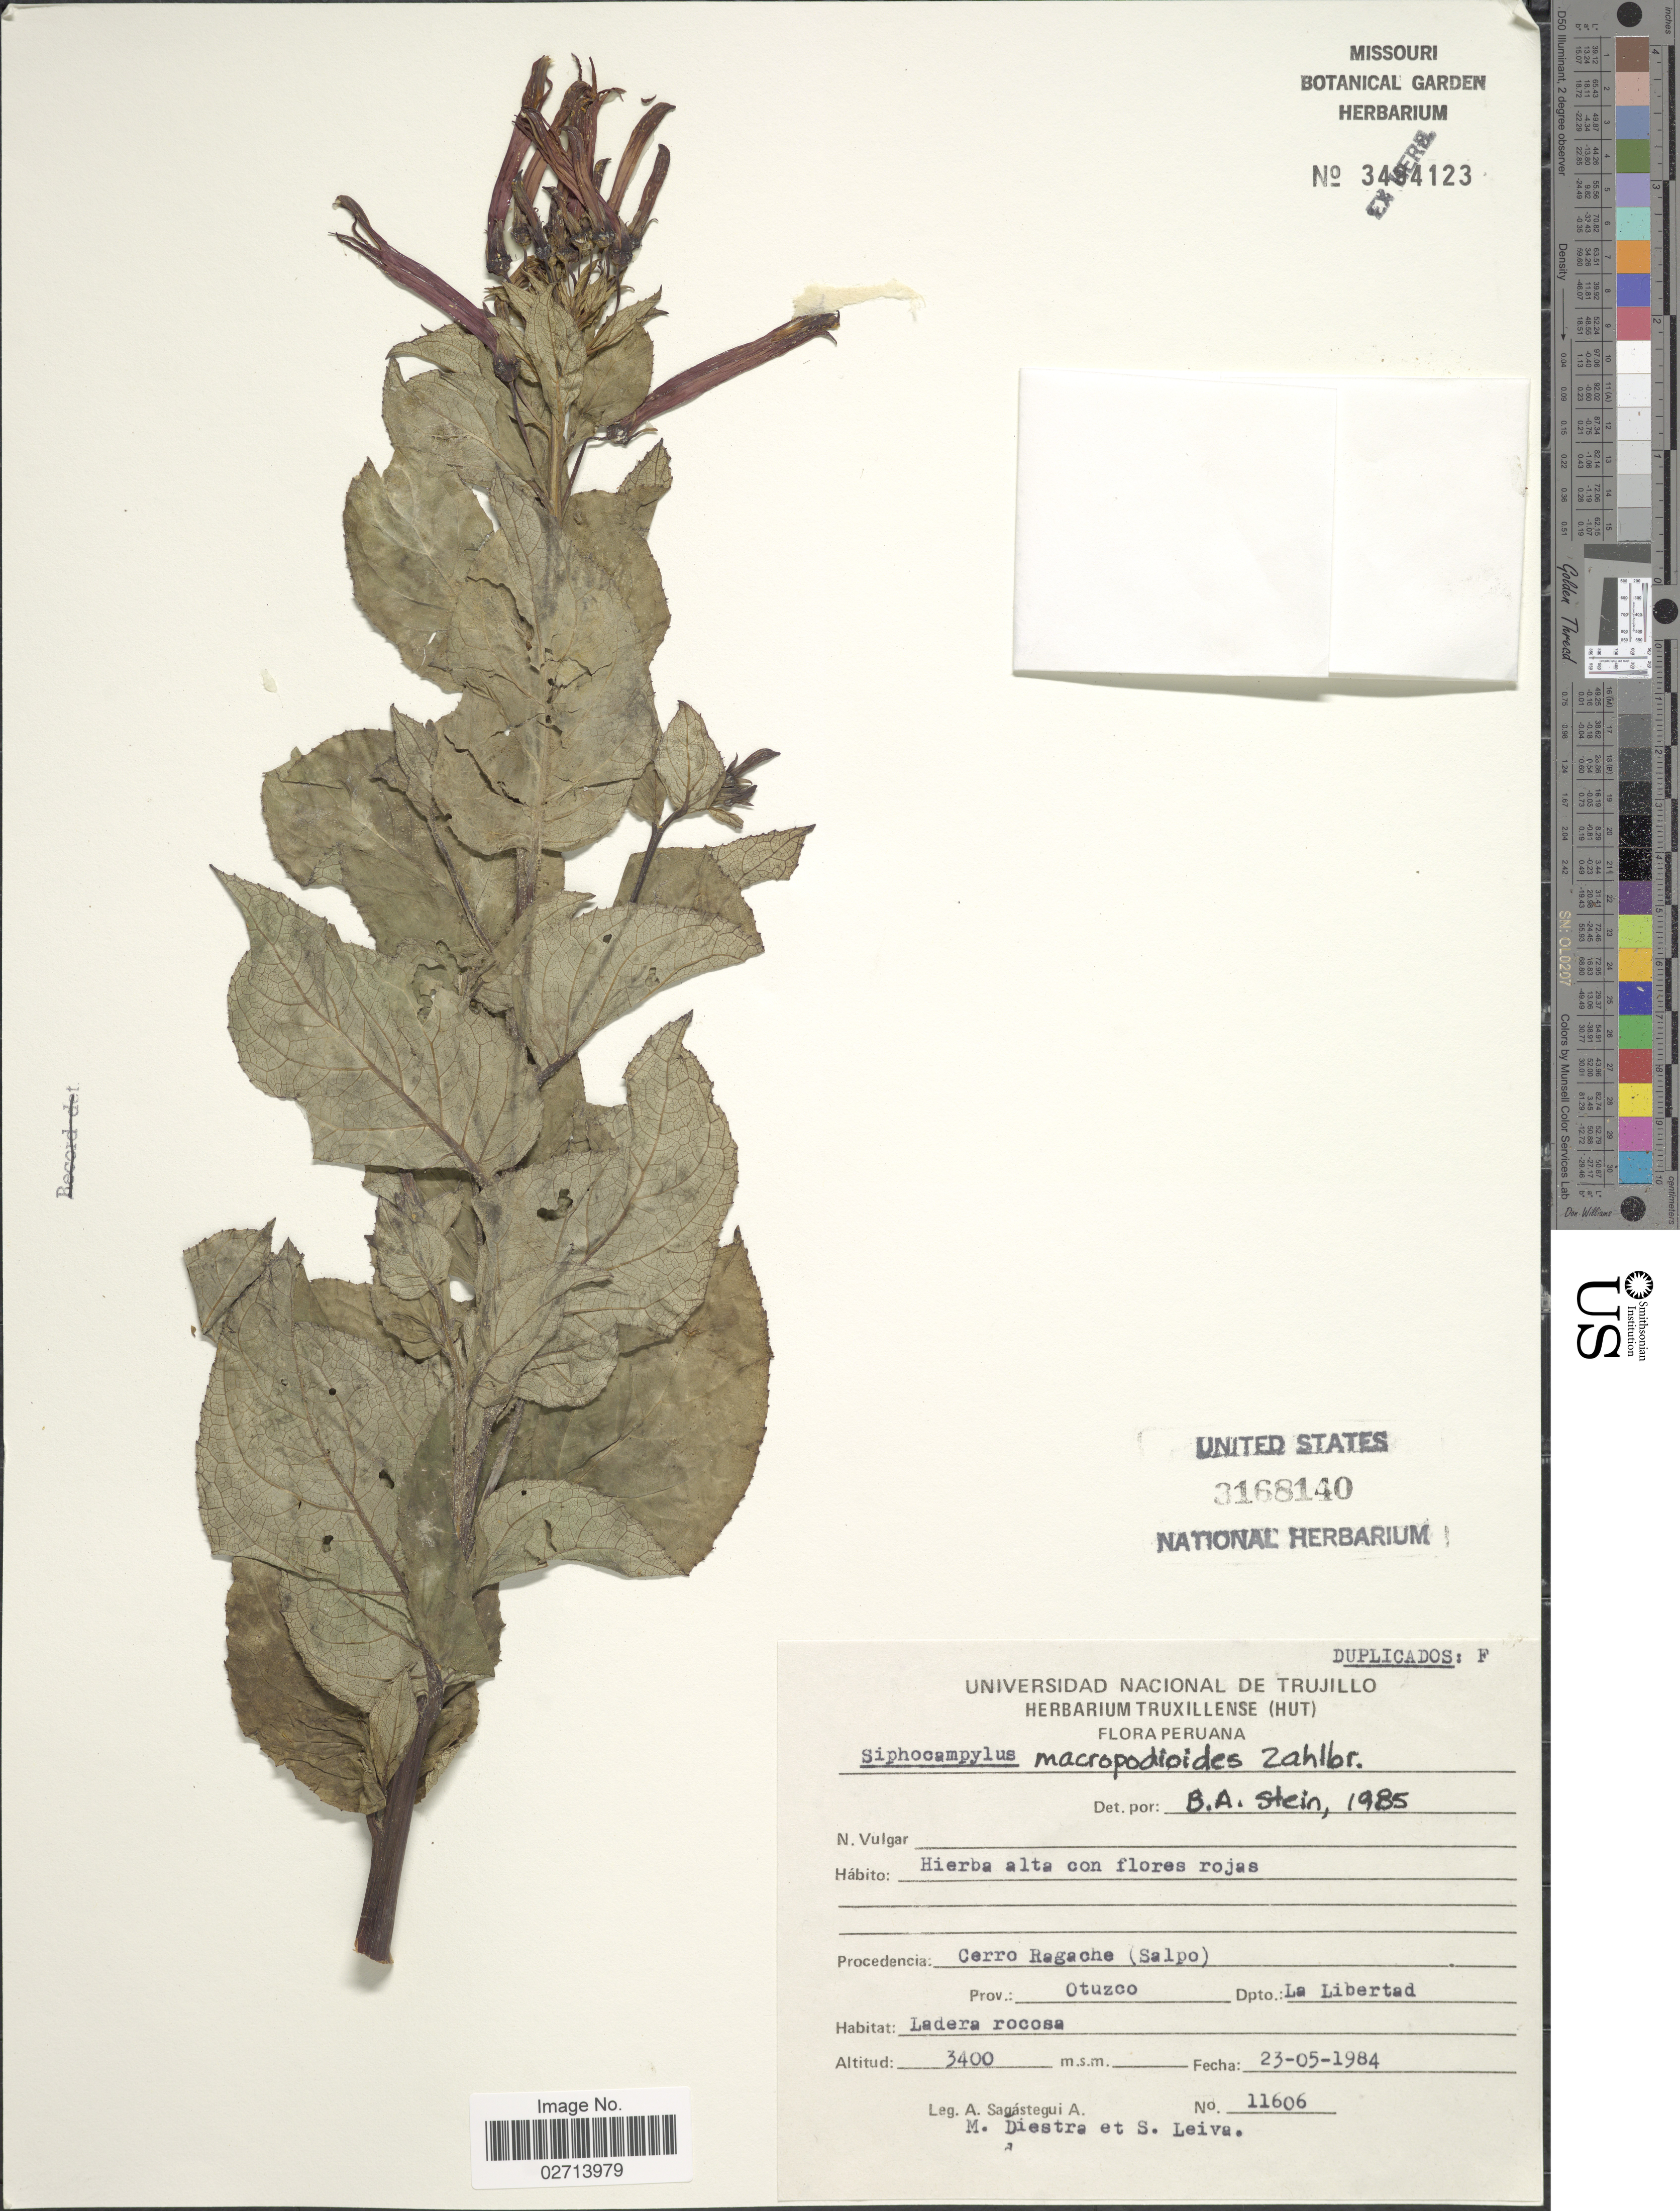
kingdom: Plantae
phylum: Tracheophyta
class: Magnoliopsida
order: Asterales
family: Campanulaceae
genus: Siphocampylus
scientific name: Siphocampylus macropodoides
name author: Zahlbr.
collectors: M. Diestra & S. Leiva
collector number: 11606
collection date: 1984-05-23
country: Peru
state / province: La Libertad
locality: Cerro Ragache (Salpo). Prov.: Otuzco. Dpto.: La Libertad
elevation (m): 3400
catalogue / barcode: US 3168140